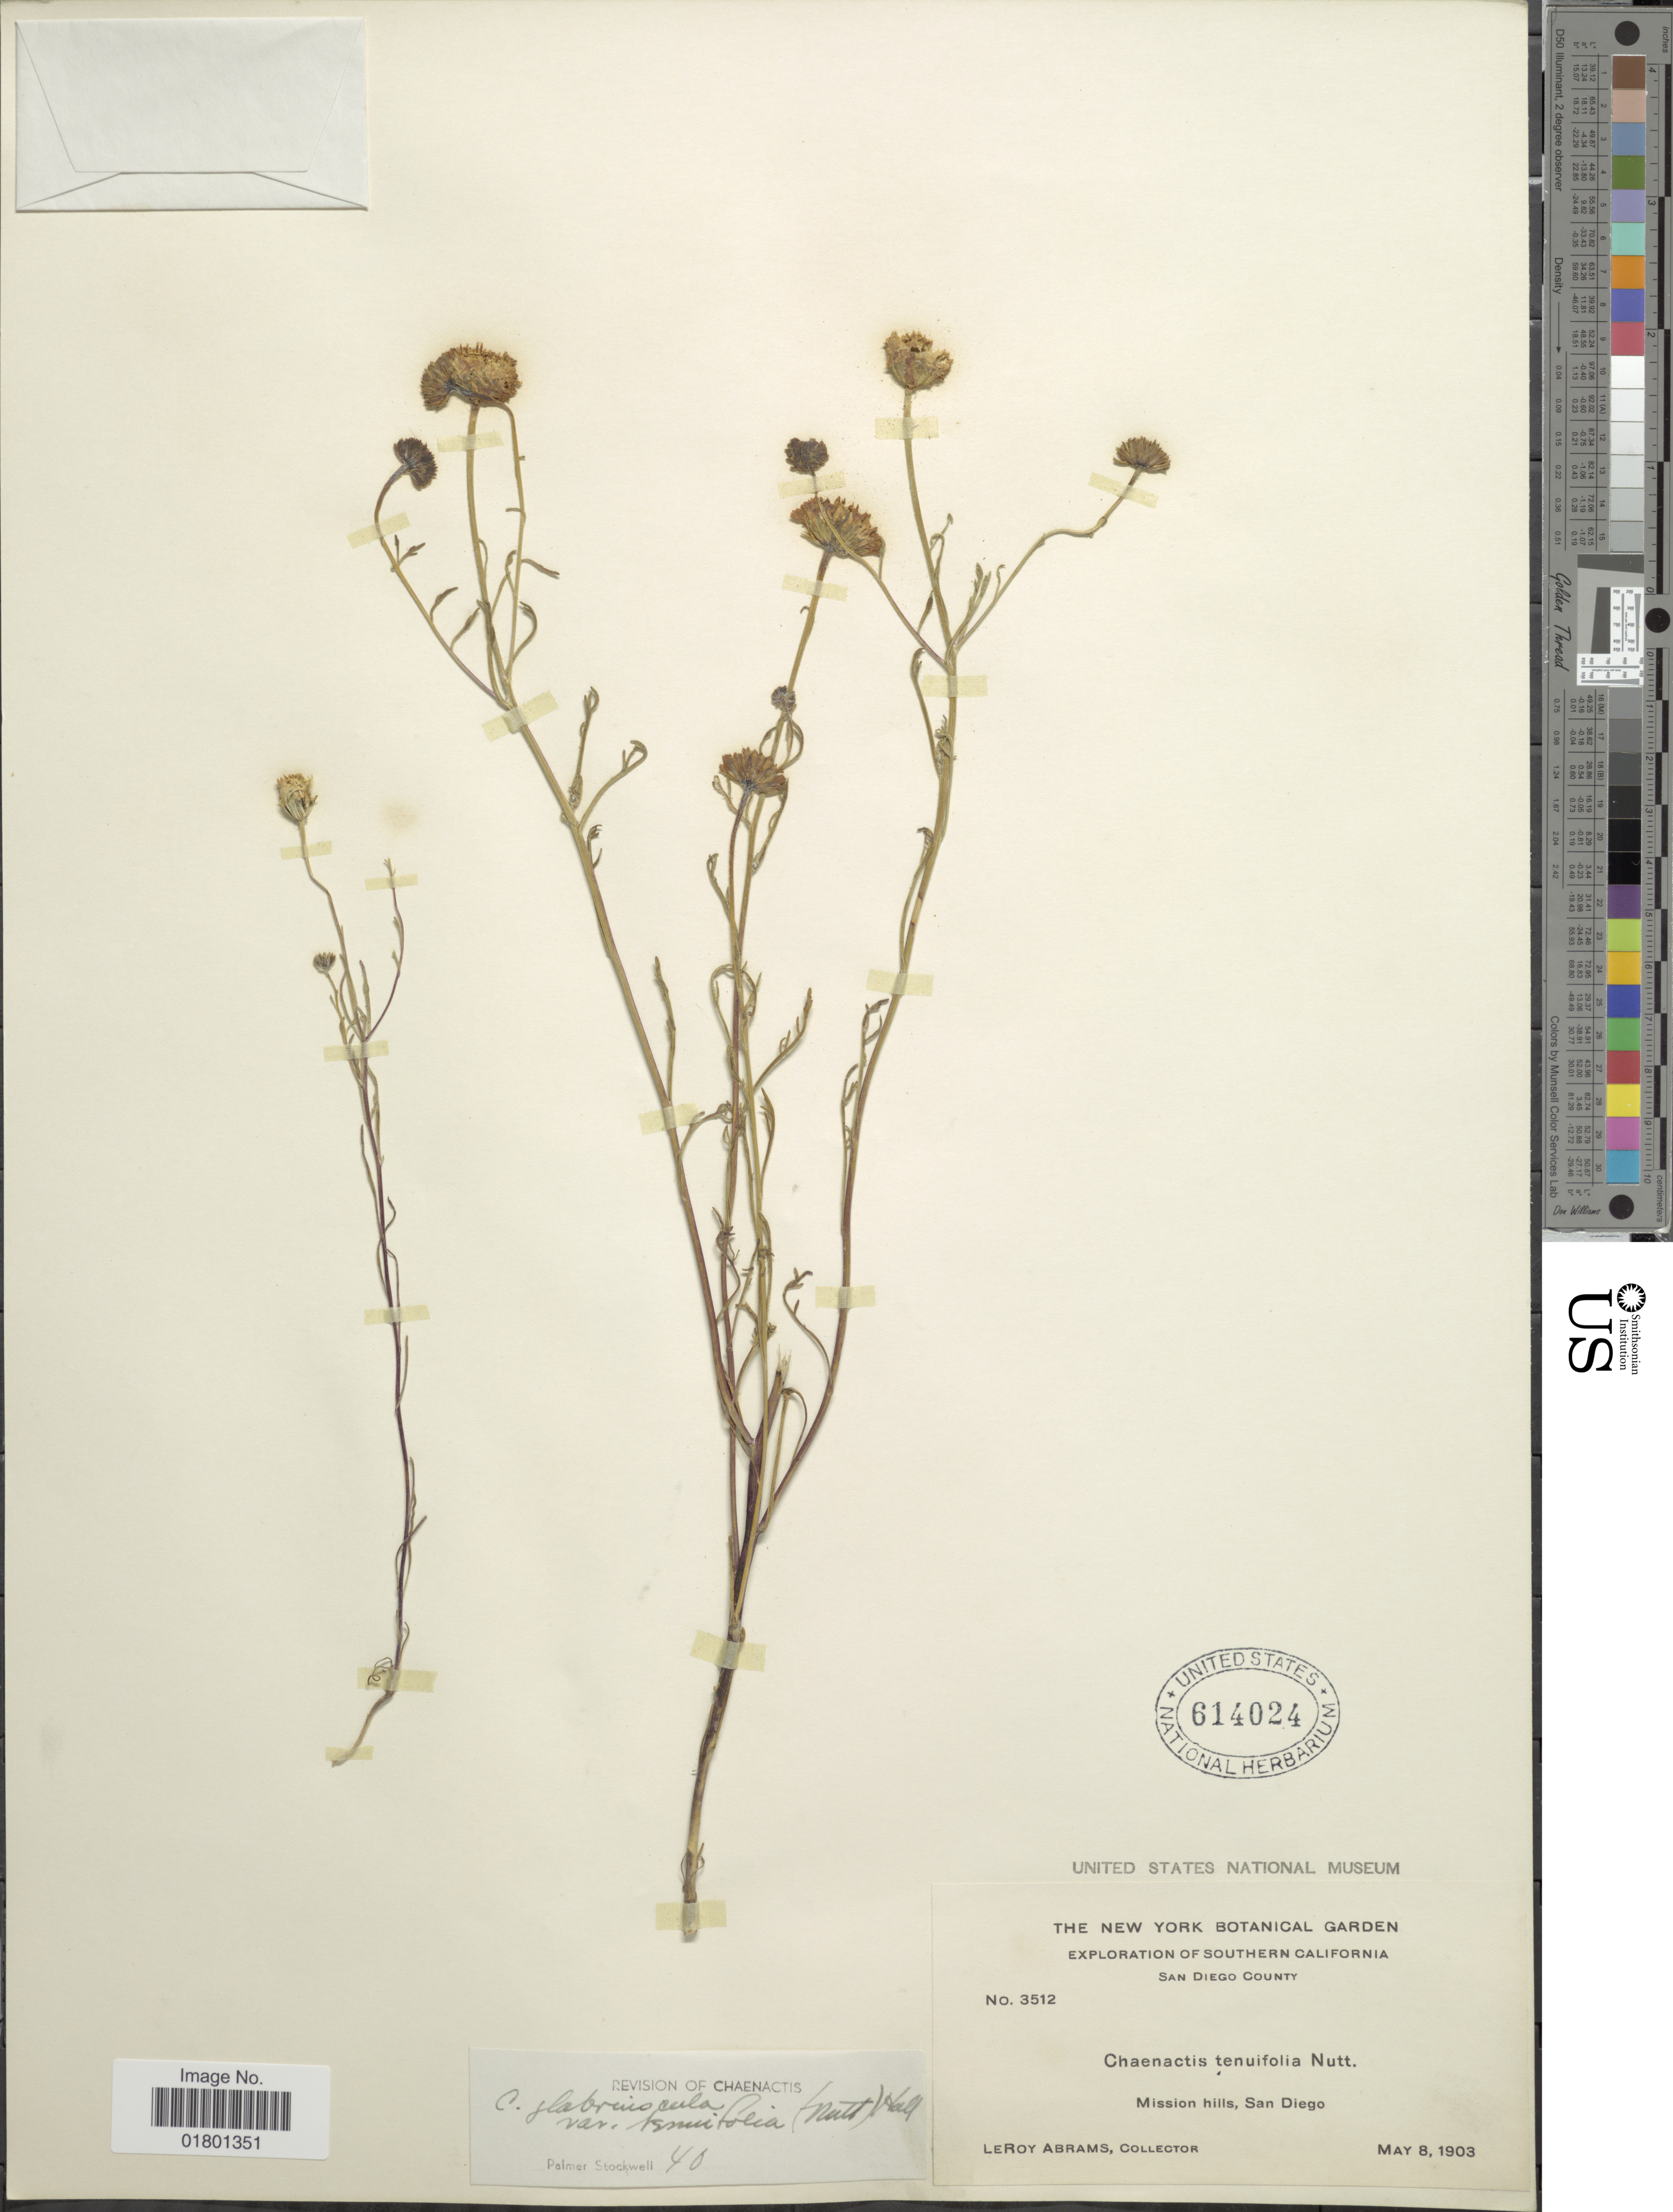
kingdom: Plantae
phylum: Tracheophyta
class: Magnoliopsida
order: Asterales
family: Asteraceae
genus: Chaenactis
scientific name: Chaenactis glabriuscula var. tenuifolia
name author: (Nutt.) Hall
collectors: L. Abrams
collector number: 3512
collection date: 1903-05-08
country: United States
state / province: California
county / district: San Diego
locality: Southern California, San Diego County, Mission hills, San Diego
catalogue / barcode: US 614024